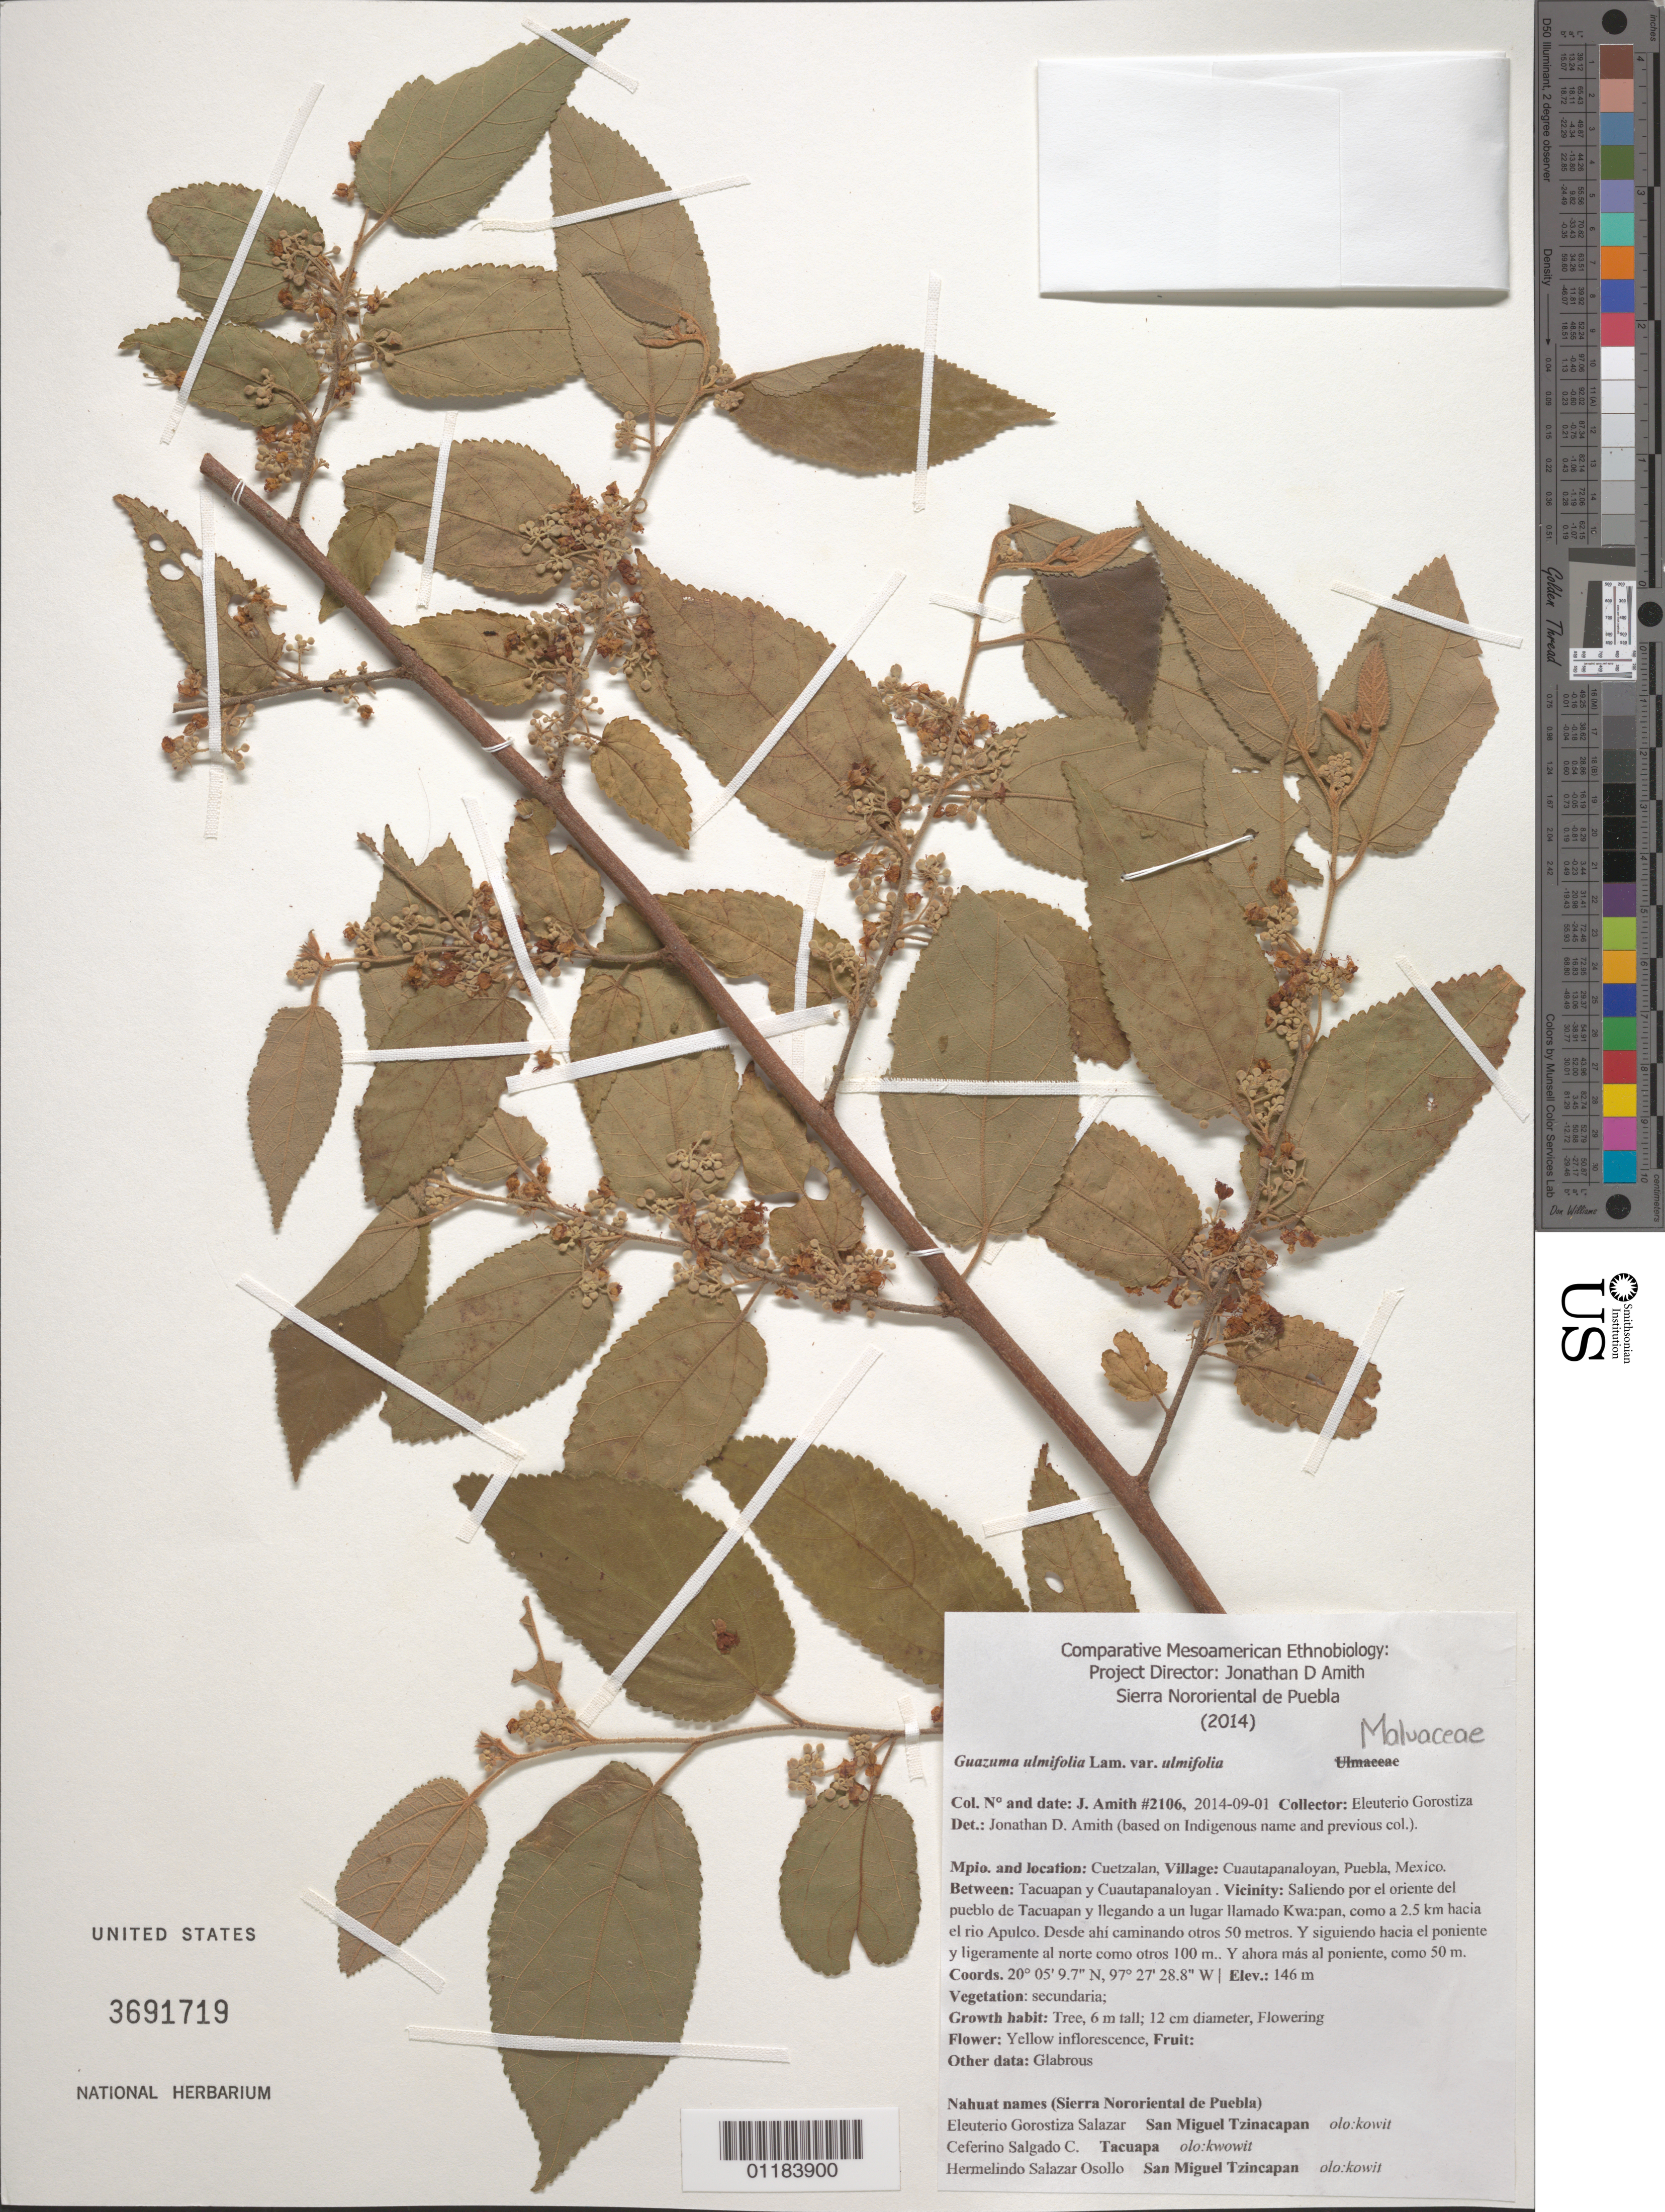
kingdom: Plantae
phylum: Tracheophyta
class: Magnoliopsida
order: Malvales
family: Malvaceae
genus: Guazuma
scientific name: Guazuma ulmifolia var. ulmifolia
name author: Lam.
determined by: Amith, Jonathan D.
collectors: E. Gorostiza S.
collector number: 2106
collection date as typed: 2014-09-01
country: Mexico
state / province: Puebla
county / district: Cuetzalan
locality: Saliendo por el oriente del pueblo de Tacuapan y llegando a un lugar llamado Kwa:pan, como a 2.5 km hacia el rio Apulco. Desde ahi caminando otros 50 metros. Y siguiendo hacia el poniente y ligeramente al norte como otros 100 m. Y ahora mas al poniente, como 50 m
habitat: secondary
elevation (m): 146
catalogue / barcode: US 3691719